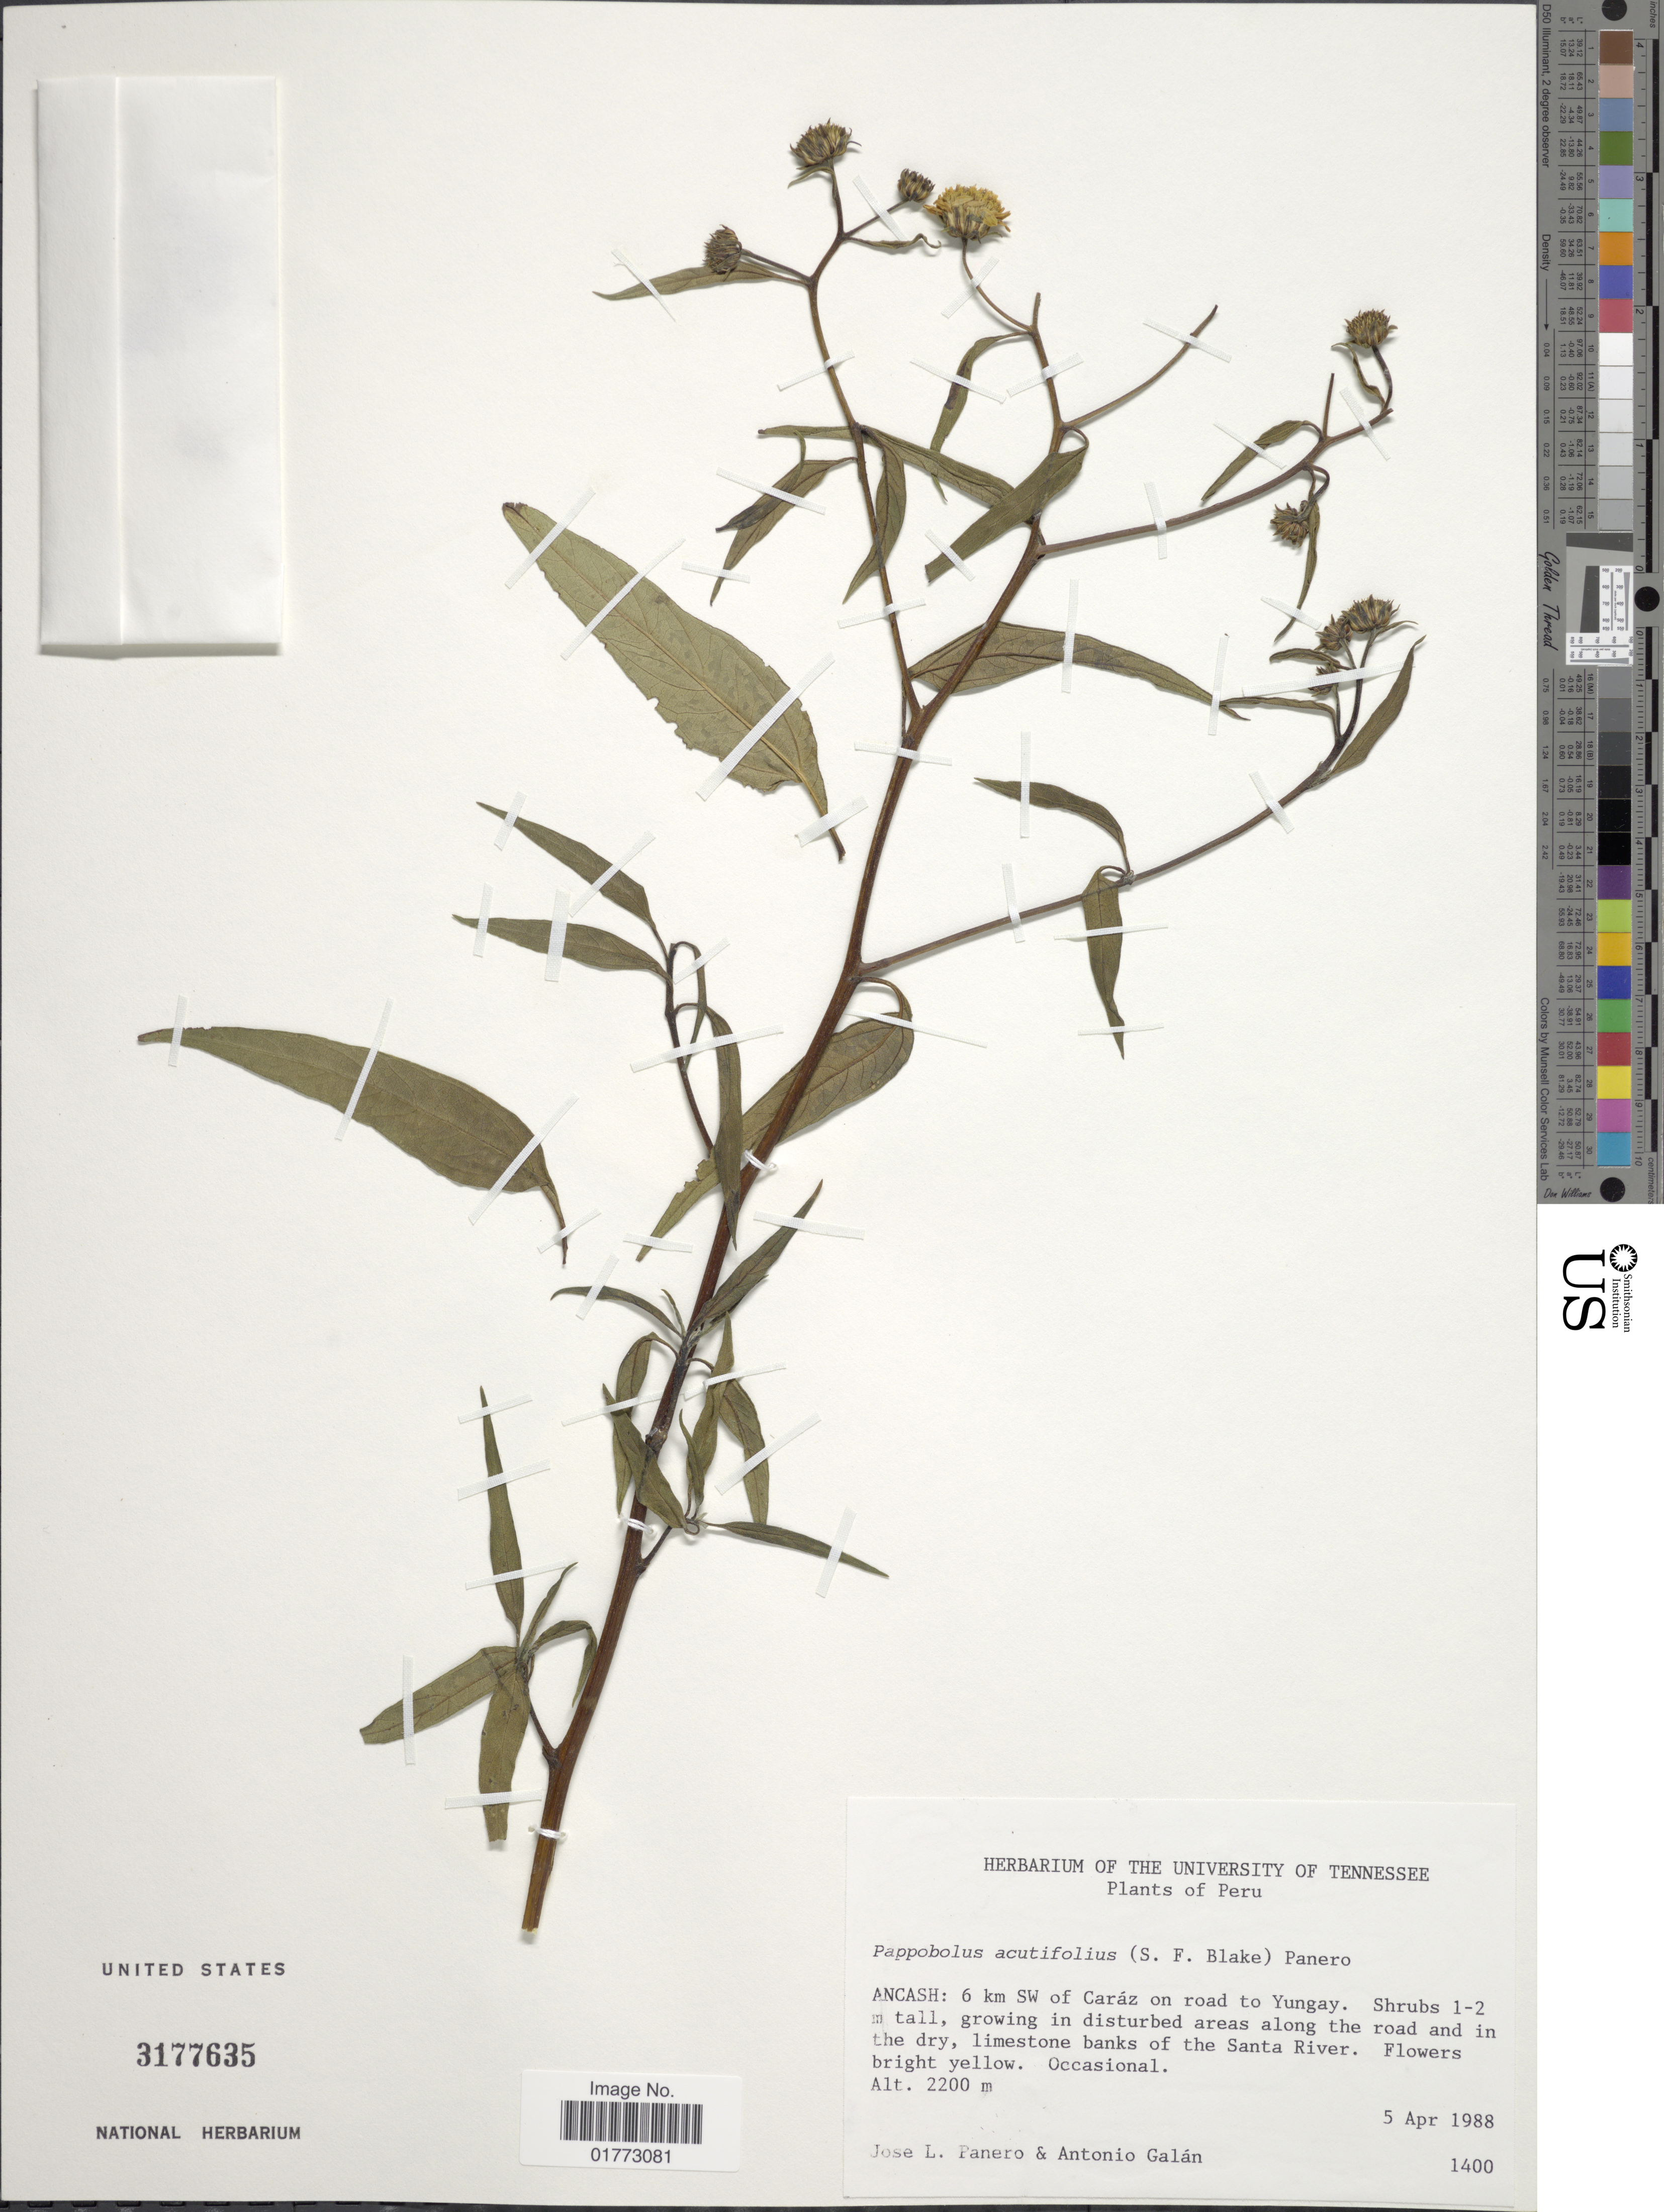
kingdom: Plantae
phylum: Tracheophyta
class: Magnoliopsida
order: Asterales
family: Asteraceae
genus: Pappobolus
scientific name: Pappobolus acutifolia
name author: (S.F. Blake) Panero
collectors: J. L. Panero & A. Galán de Mera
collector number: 1400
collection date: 1988-04-05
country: Peru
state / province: Ancash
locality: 6 km SW of Caraz on road to Yungay, along the road and in the dry, limestone banks of the Santa River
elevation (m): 2200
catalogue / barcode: US 3177635